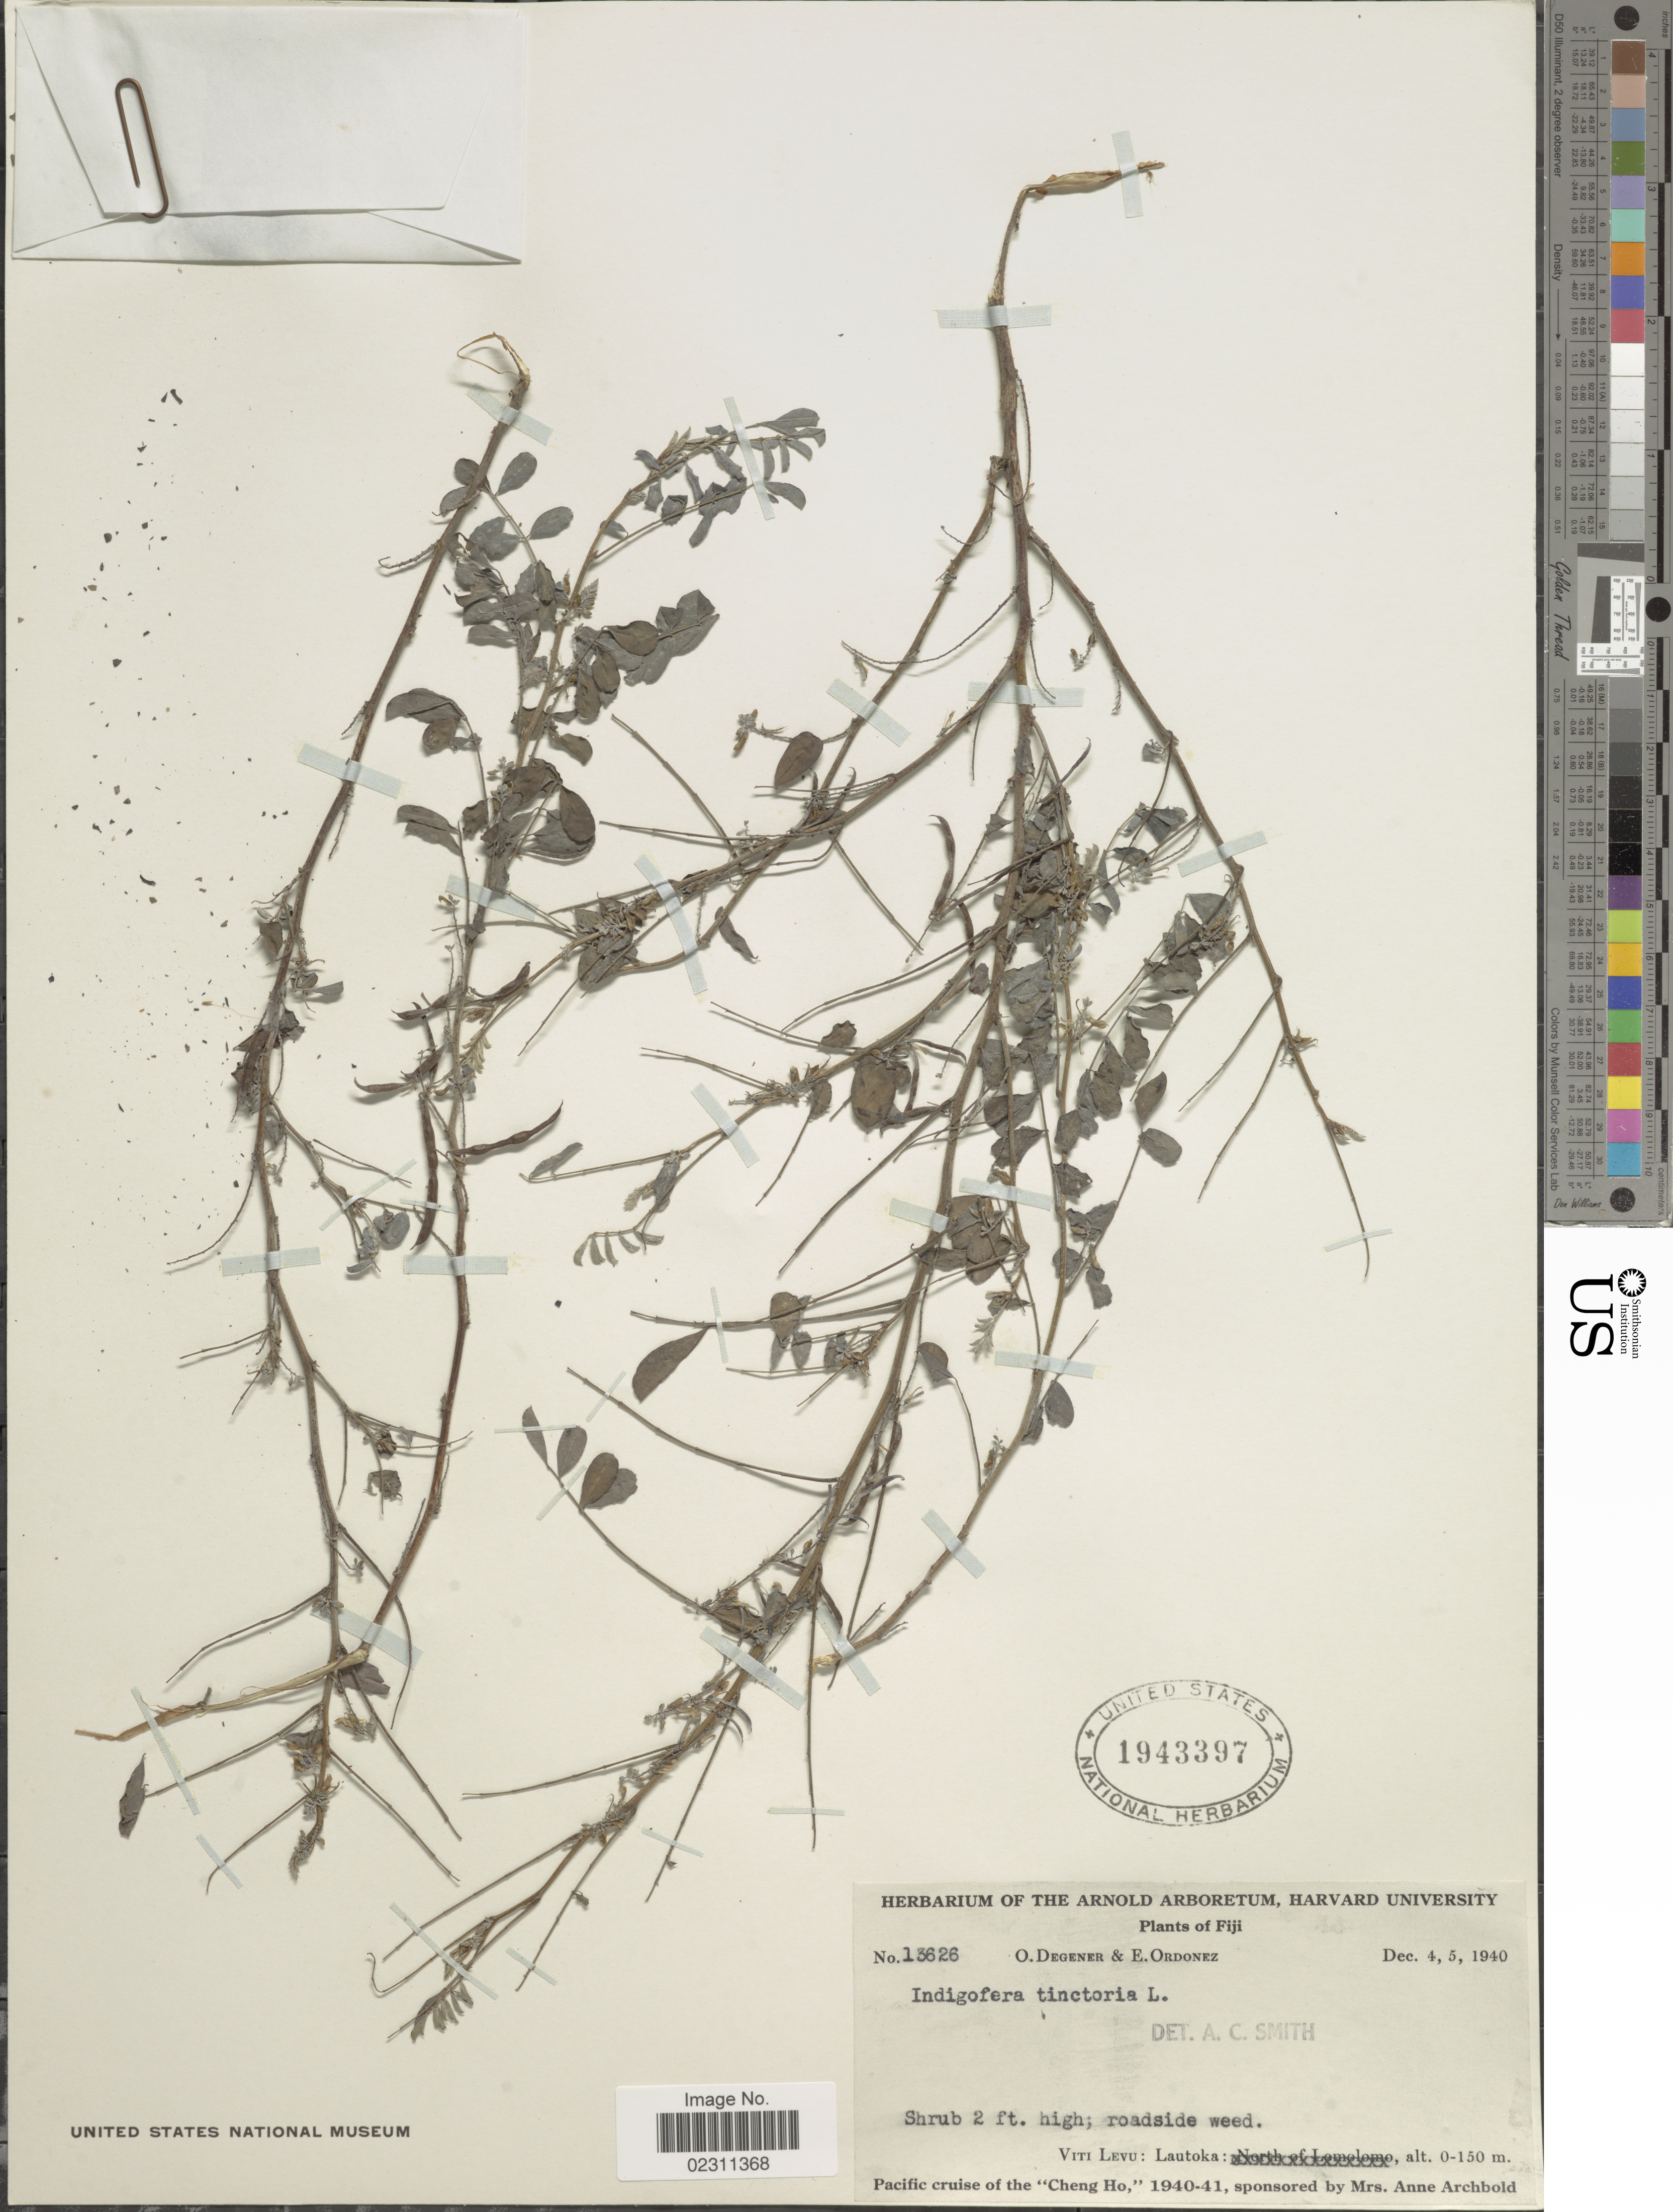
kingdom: Plantae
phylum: Tracheophyta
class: Magnoliopsida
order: Fabales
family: Fabaceae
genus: Indigofera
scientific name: Indigofera tinctoria sensu Naves non L.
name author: Naves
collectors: O. Degener & E. Ordonez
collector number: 13626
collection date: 1940-12-04/1940-12-05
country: Fiji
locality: Viti Levu: Lautoka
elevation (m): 0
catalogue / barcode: US 1943397